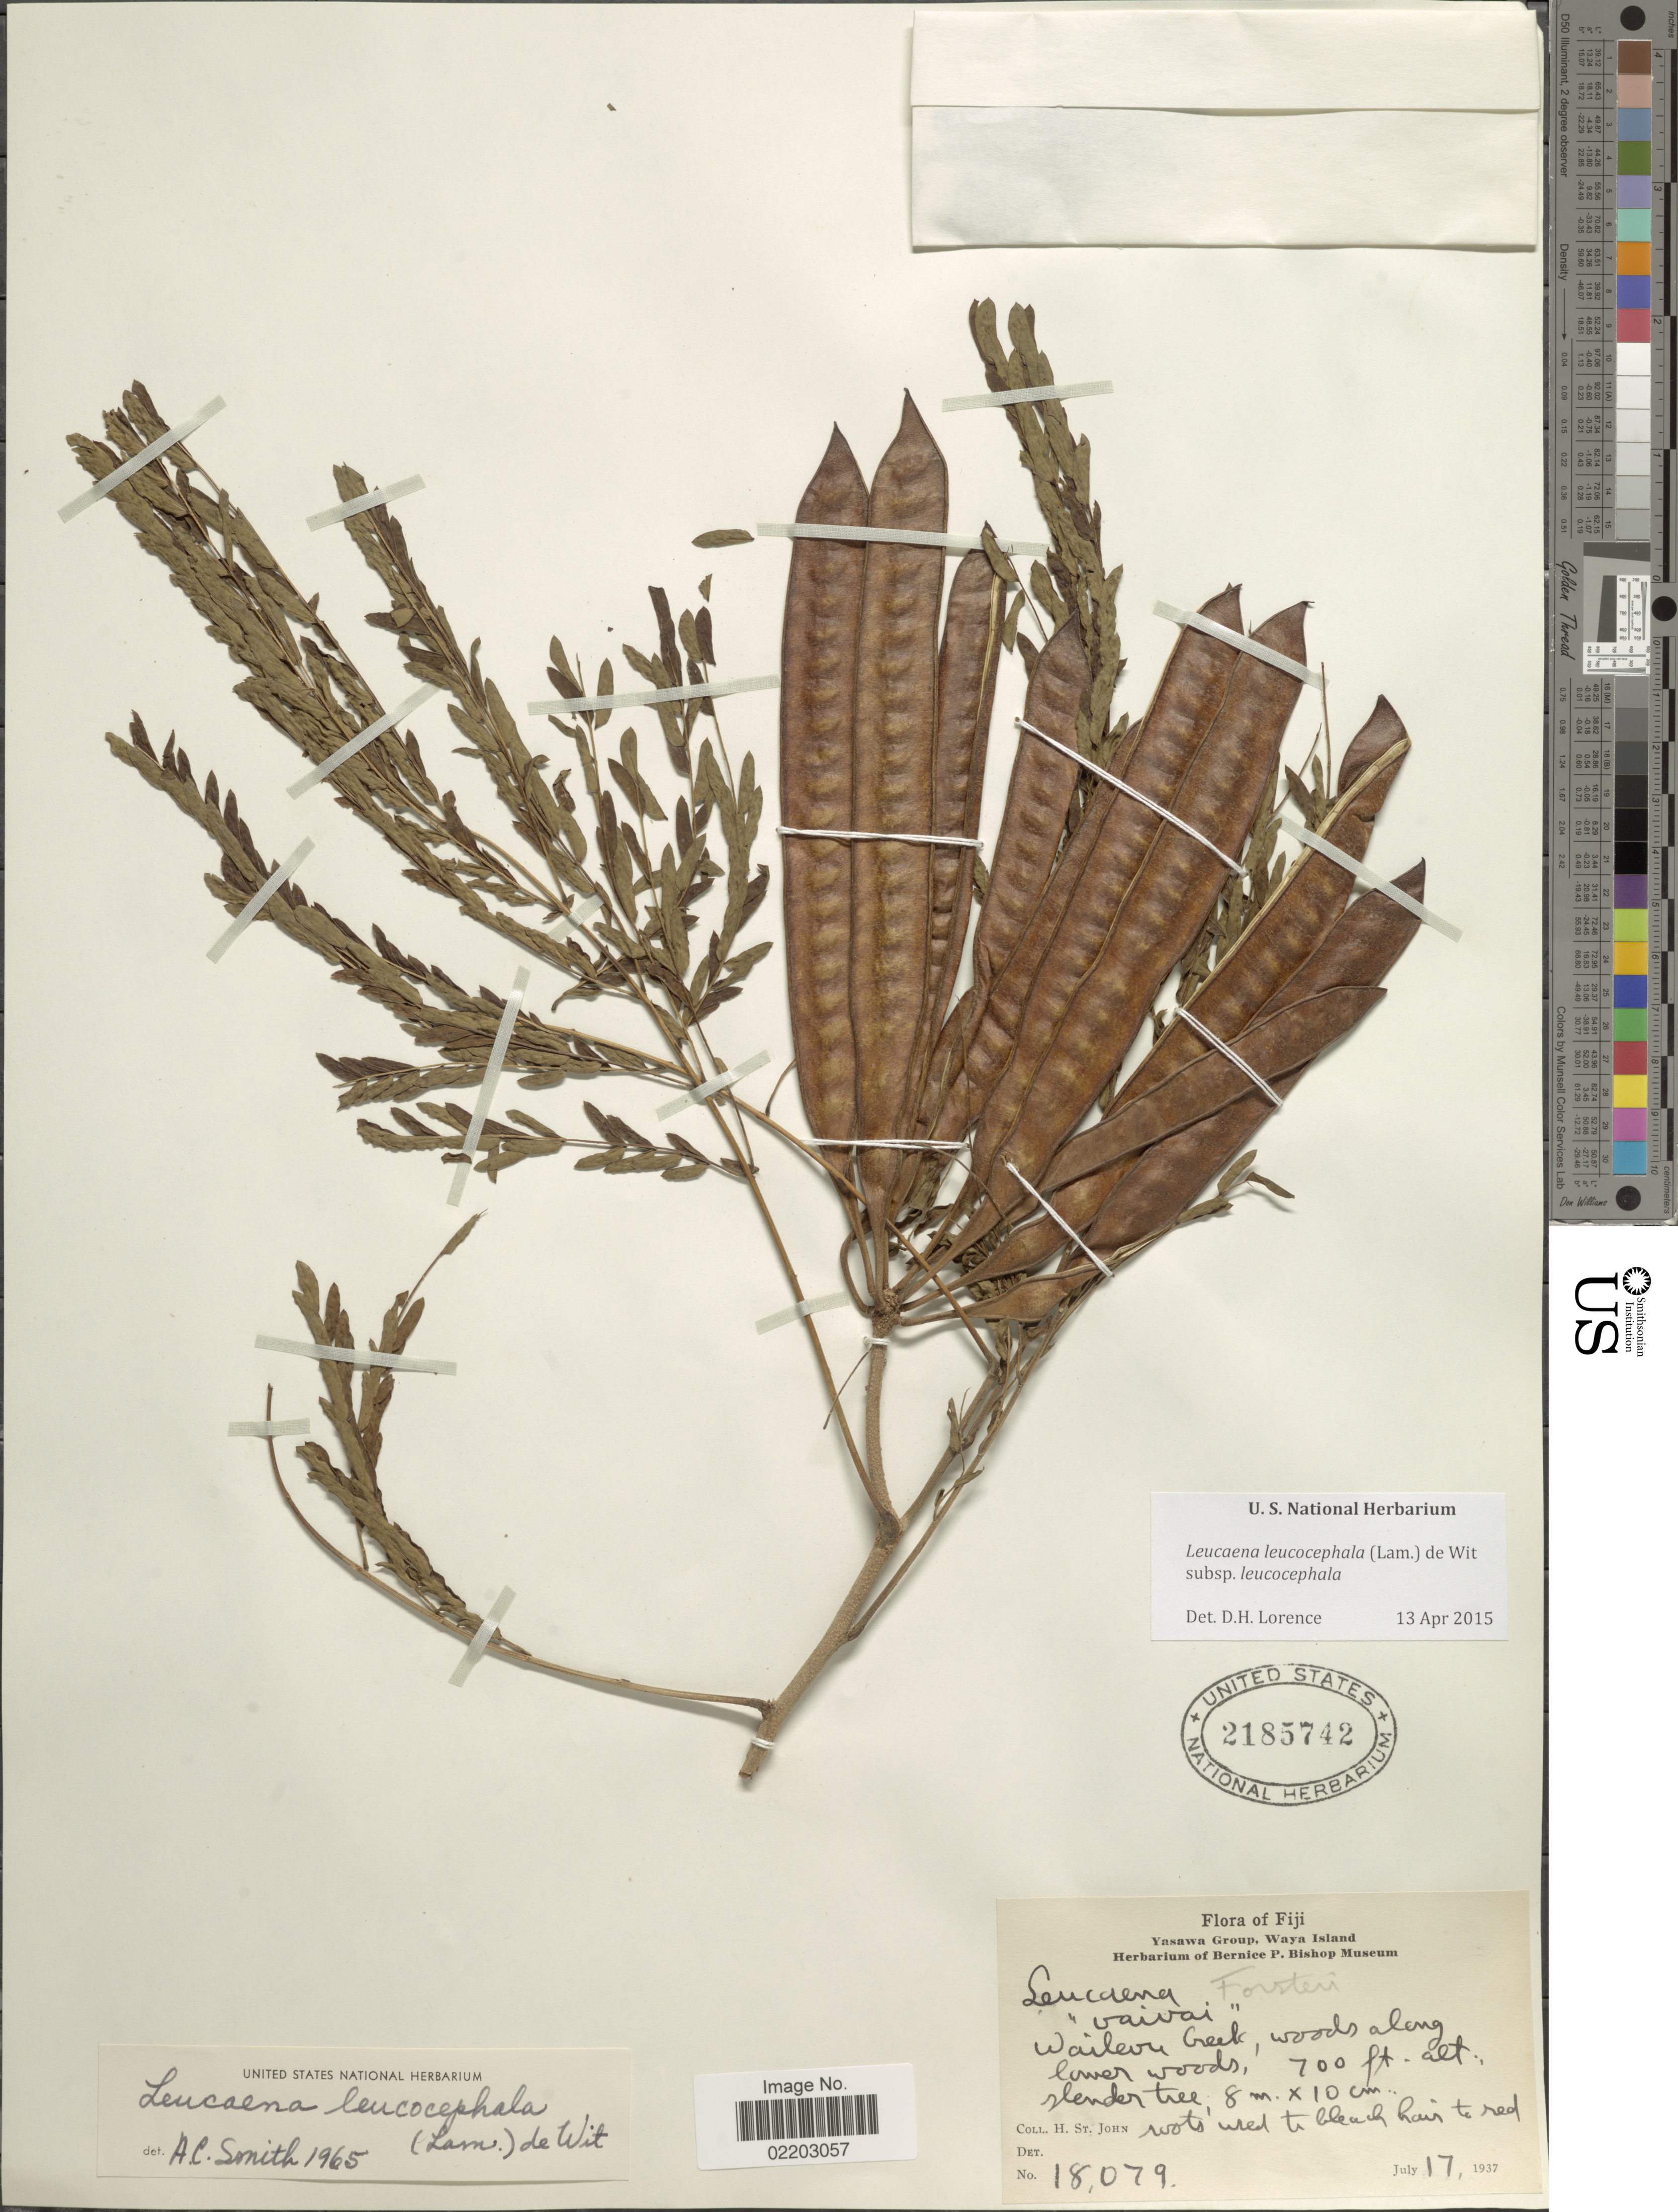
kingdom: Plantae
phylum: Tracheophyta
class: Magnoliopsida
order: Fabales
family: Fabaceae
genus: Leucaena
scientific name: Leucaena leucocephala subsp. leucocephala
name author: (Lam.) de Wit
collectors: H. St John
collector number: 18079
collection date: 1937-07-17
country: Fiji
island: Waya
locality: Yasawa Group, Waya Islands. Wailevu Creek.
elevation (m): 213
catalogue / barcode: US 2185742